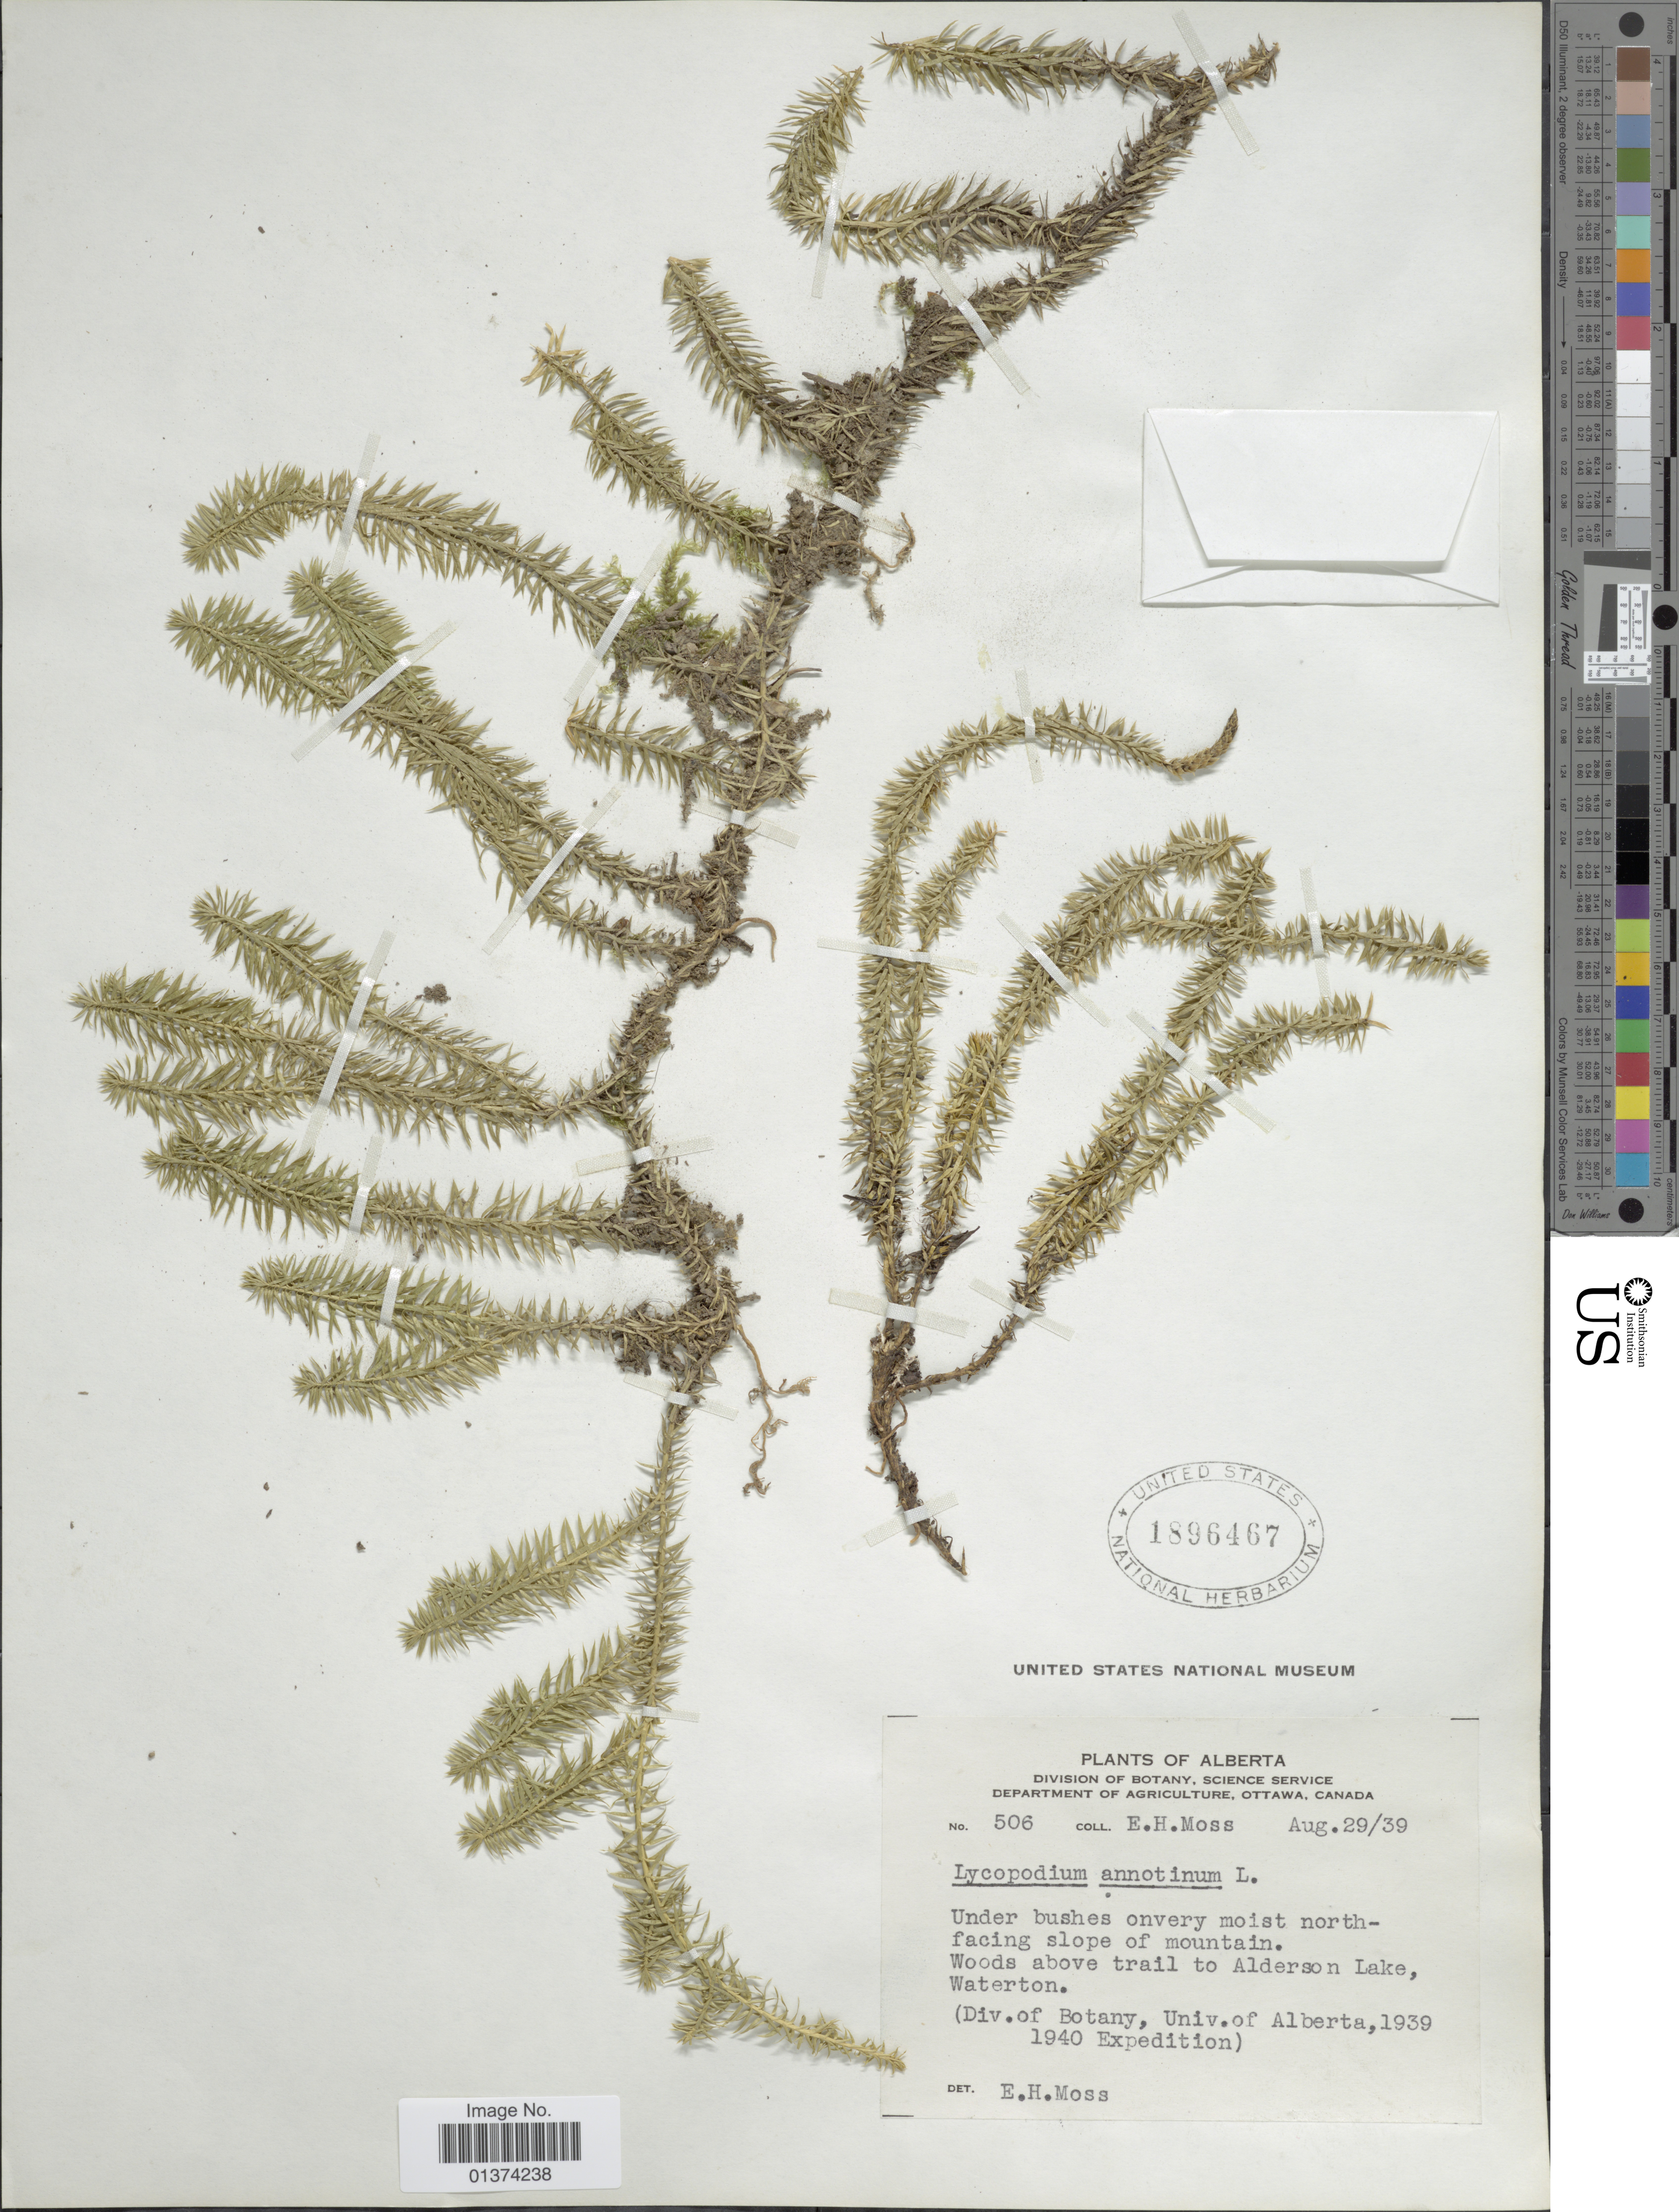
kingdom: Plantae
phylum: Tracheophyta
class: Lycopodiopsida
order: Lycopodiales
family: Lycopodiaceae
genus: Spinulum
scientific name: Spinulum annotinum subsp. annotinum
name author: (L.) A. Haines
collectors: E. Moss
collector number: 506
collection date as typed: Transcribed d/m/y: 29/8/39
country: Canada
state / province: Alberta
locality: Woods above trail to Alderson Lake, Waterton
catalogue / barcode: US 1896467